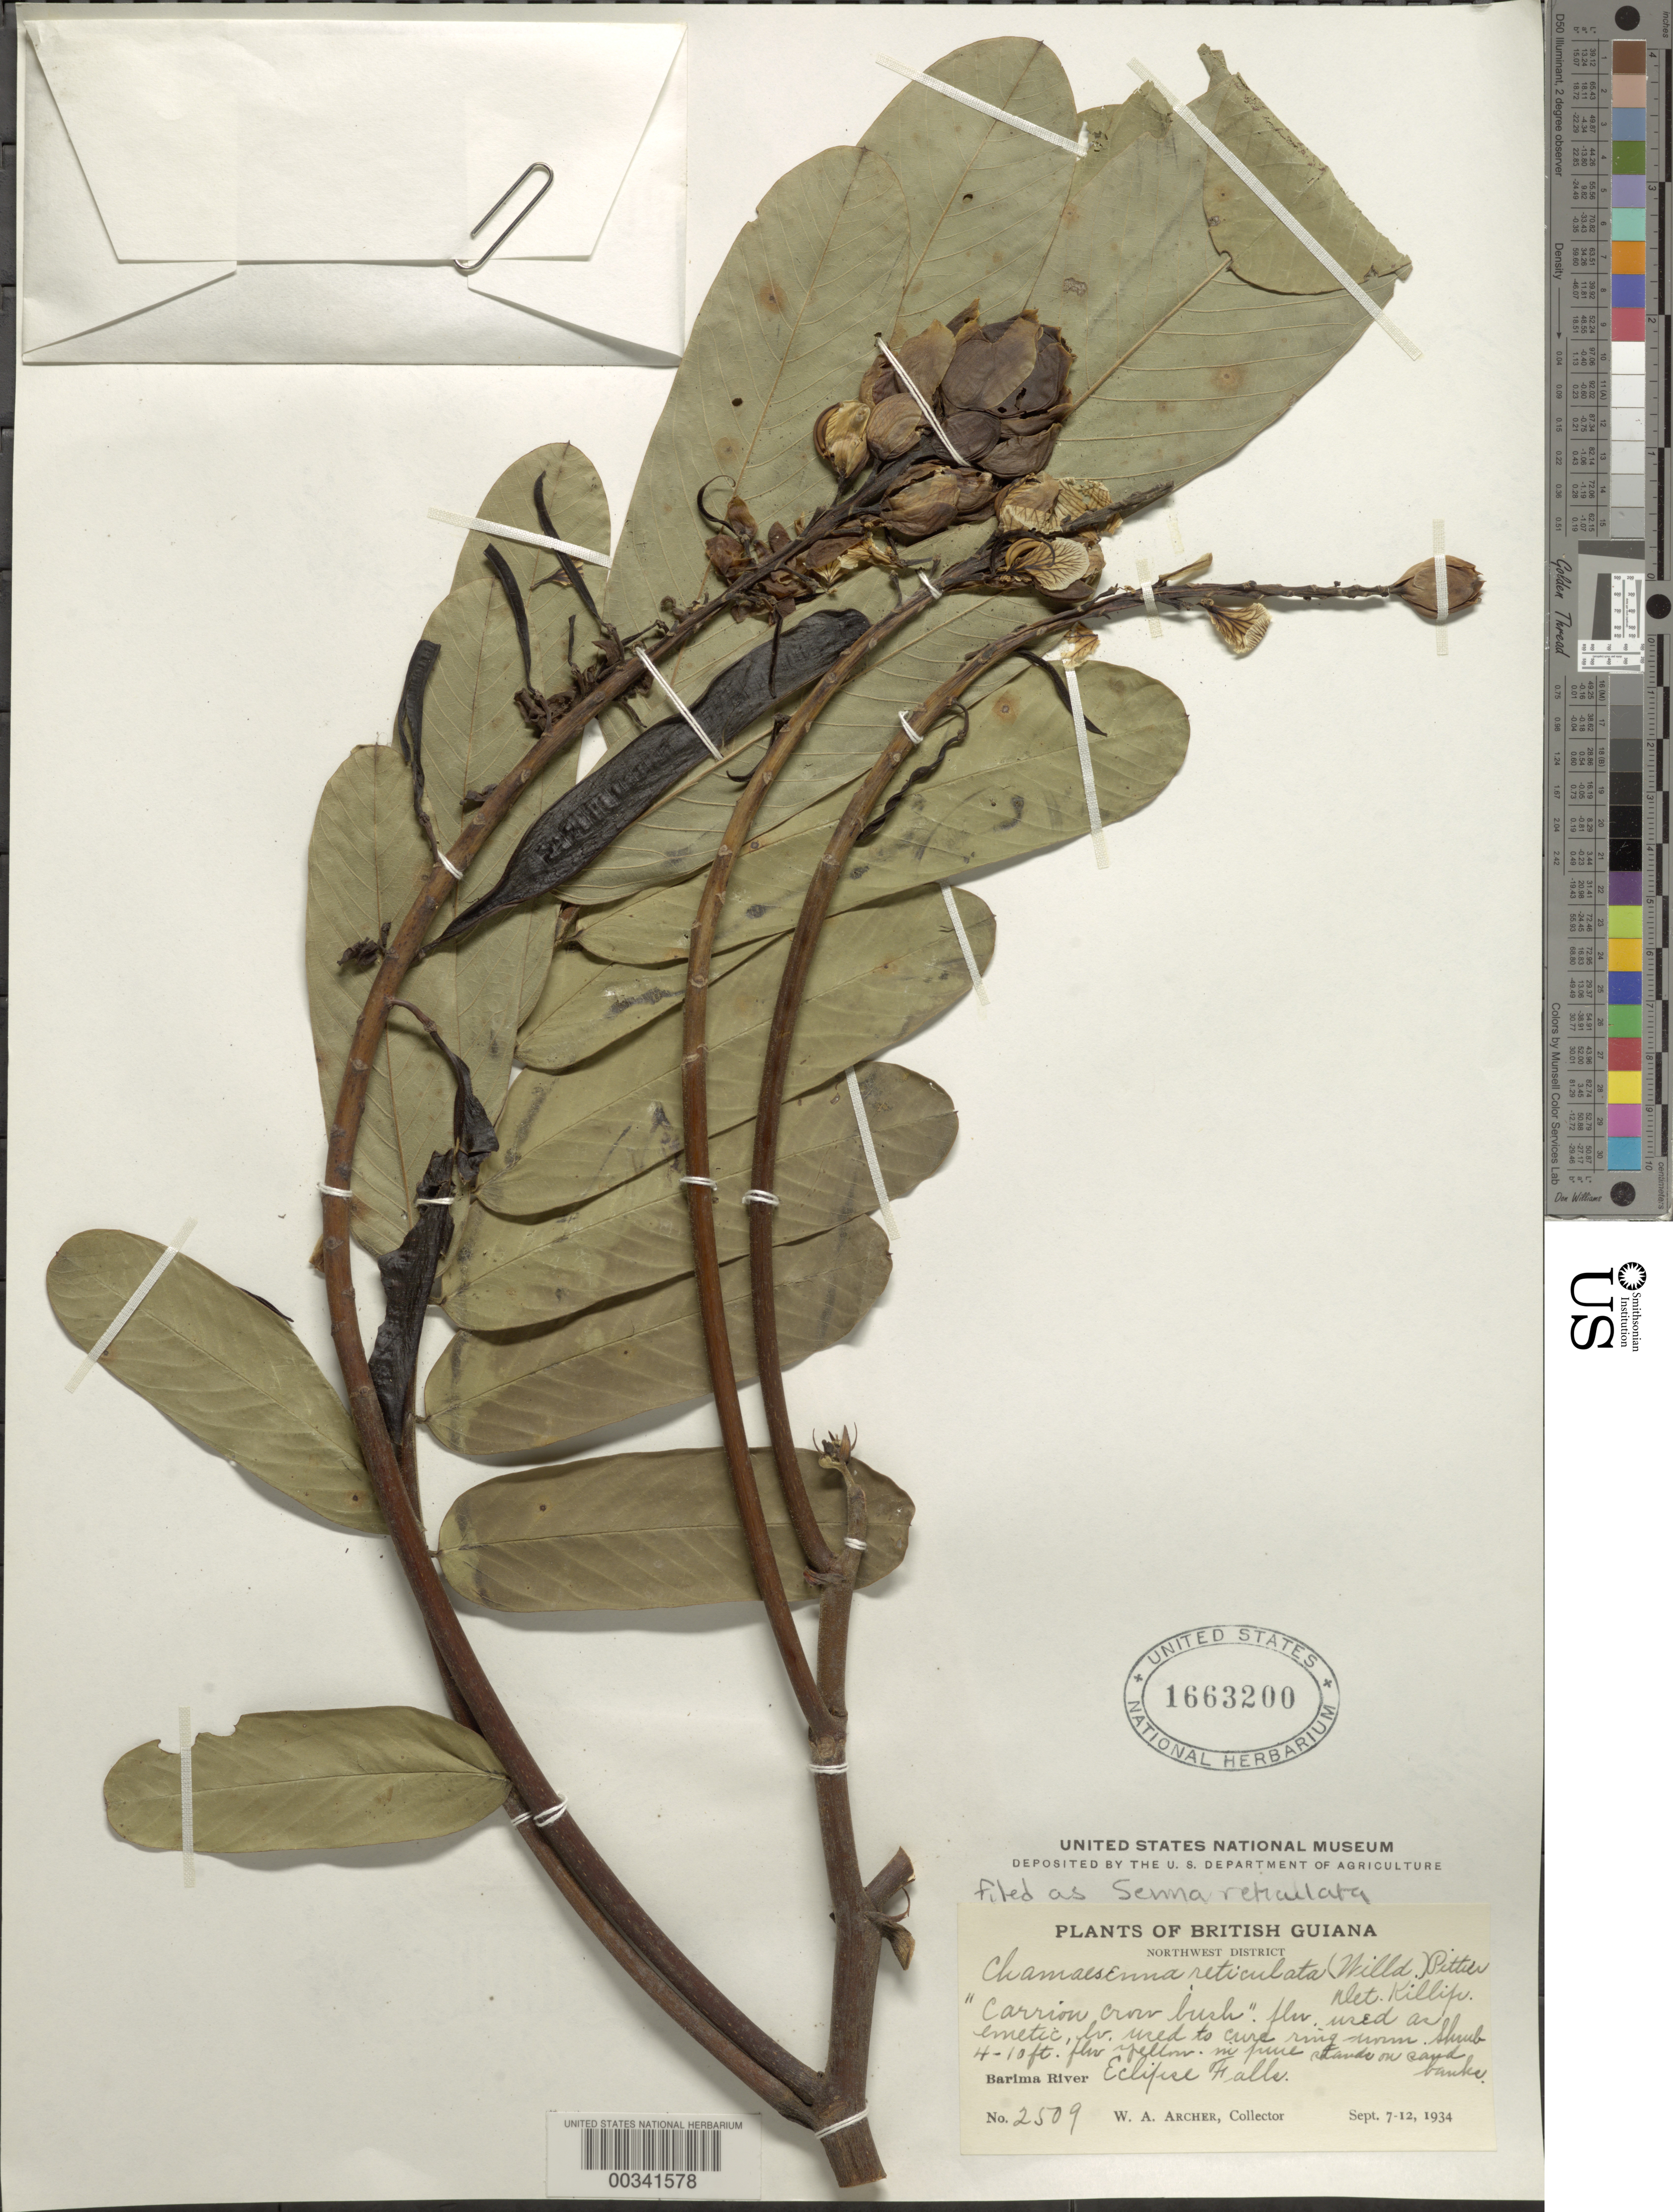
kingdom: Plantae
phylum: Tracheophyta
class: Magnoliopsida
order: Fabales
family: Fabaceae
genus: Senna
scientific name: Senna reticulata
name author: (Willd.) H.S. Irwin & Barneby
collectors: W. A. Archer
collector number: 2509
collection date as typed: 07 Sep 1934 to 12 Sep 1934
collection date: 1934-09-07/1934-09-12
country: Guyana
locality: Barima river; eclipse falls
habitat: On sand banks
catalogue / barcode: US 1663200